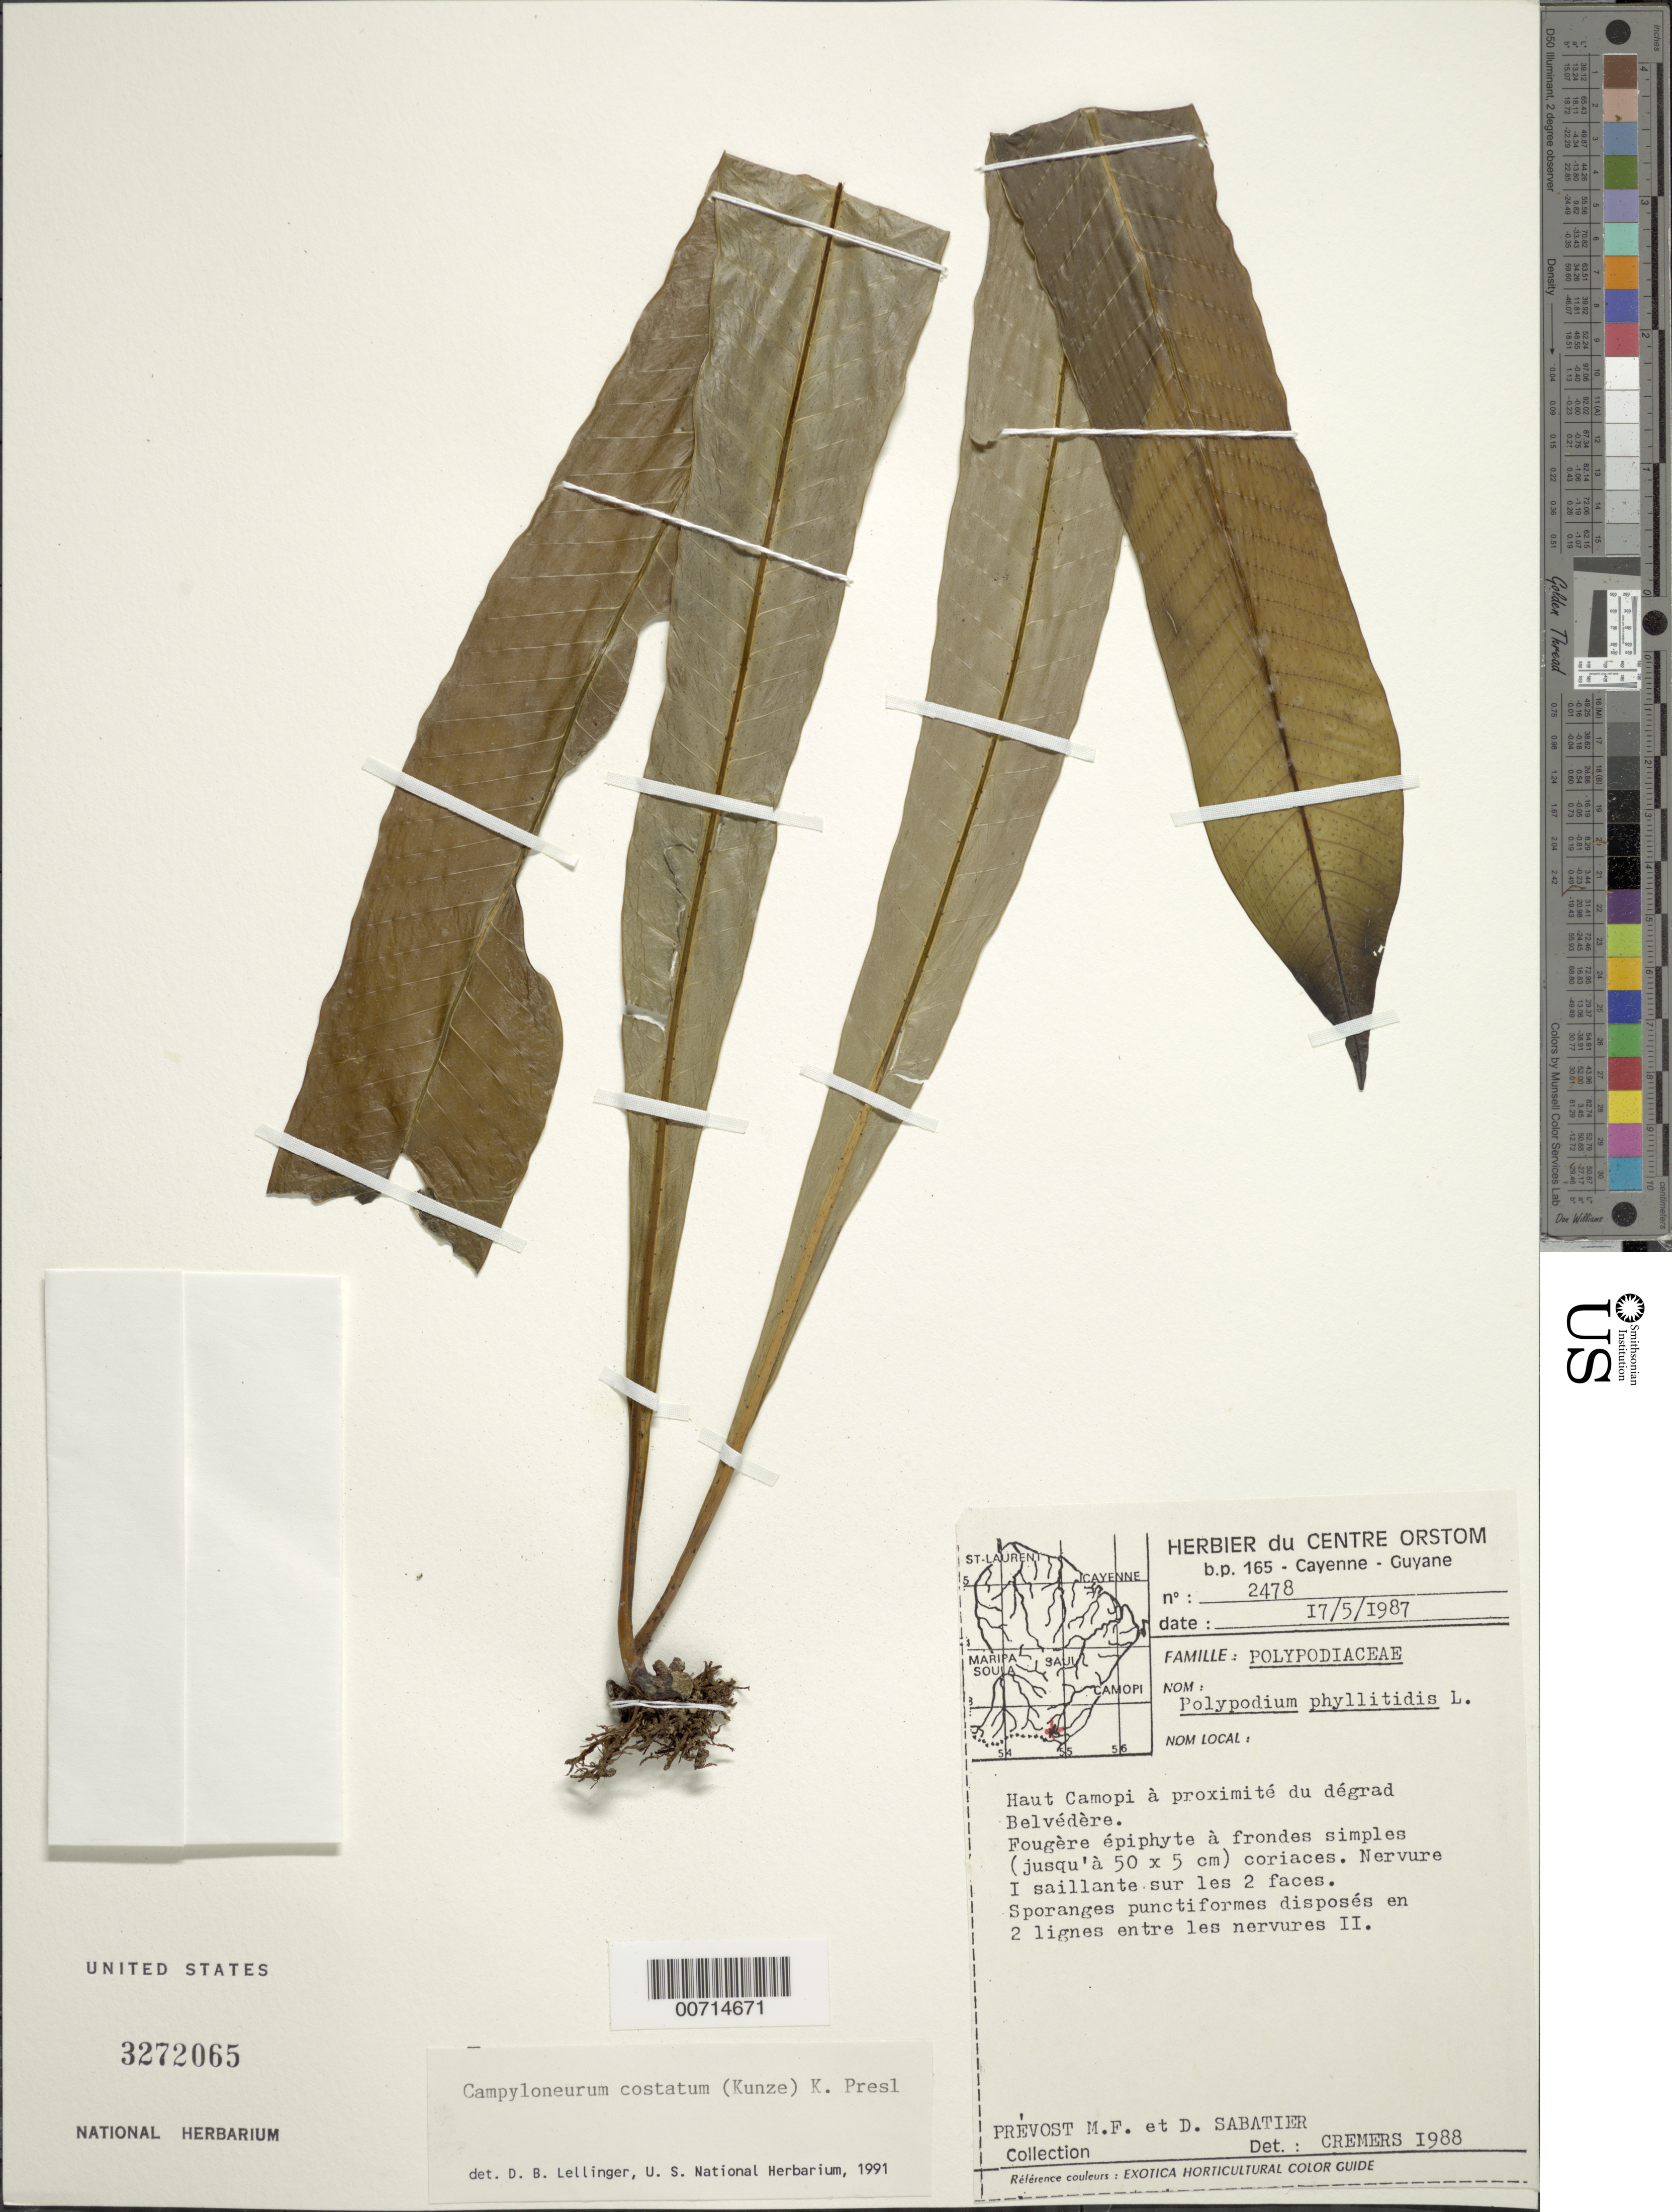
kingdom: Plantae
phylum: Tracheophyta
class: Polypodiopsida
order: Polypodiales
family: Polypodiaceae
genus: Campyloneurum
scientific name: Campyloneurum phyllitidis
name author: (L.) C. Presl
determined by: Boudrie, M.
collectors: M.-F. Prévost & D. Sabatier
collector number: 2478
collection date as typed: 17-May-87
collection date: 1987-05-17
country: French Guiana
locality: Haut Camopi, à proximité du dégrad Belvédère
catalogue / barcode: US 3272065